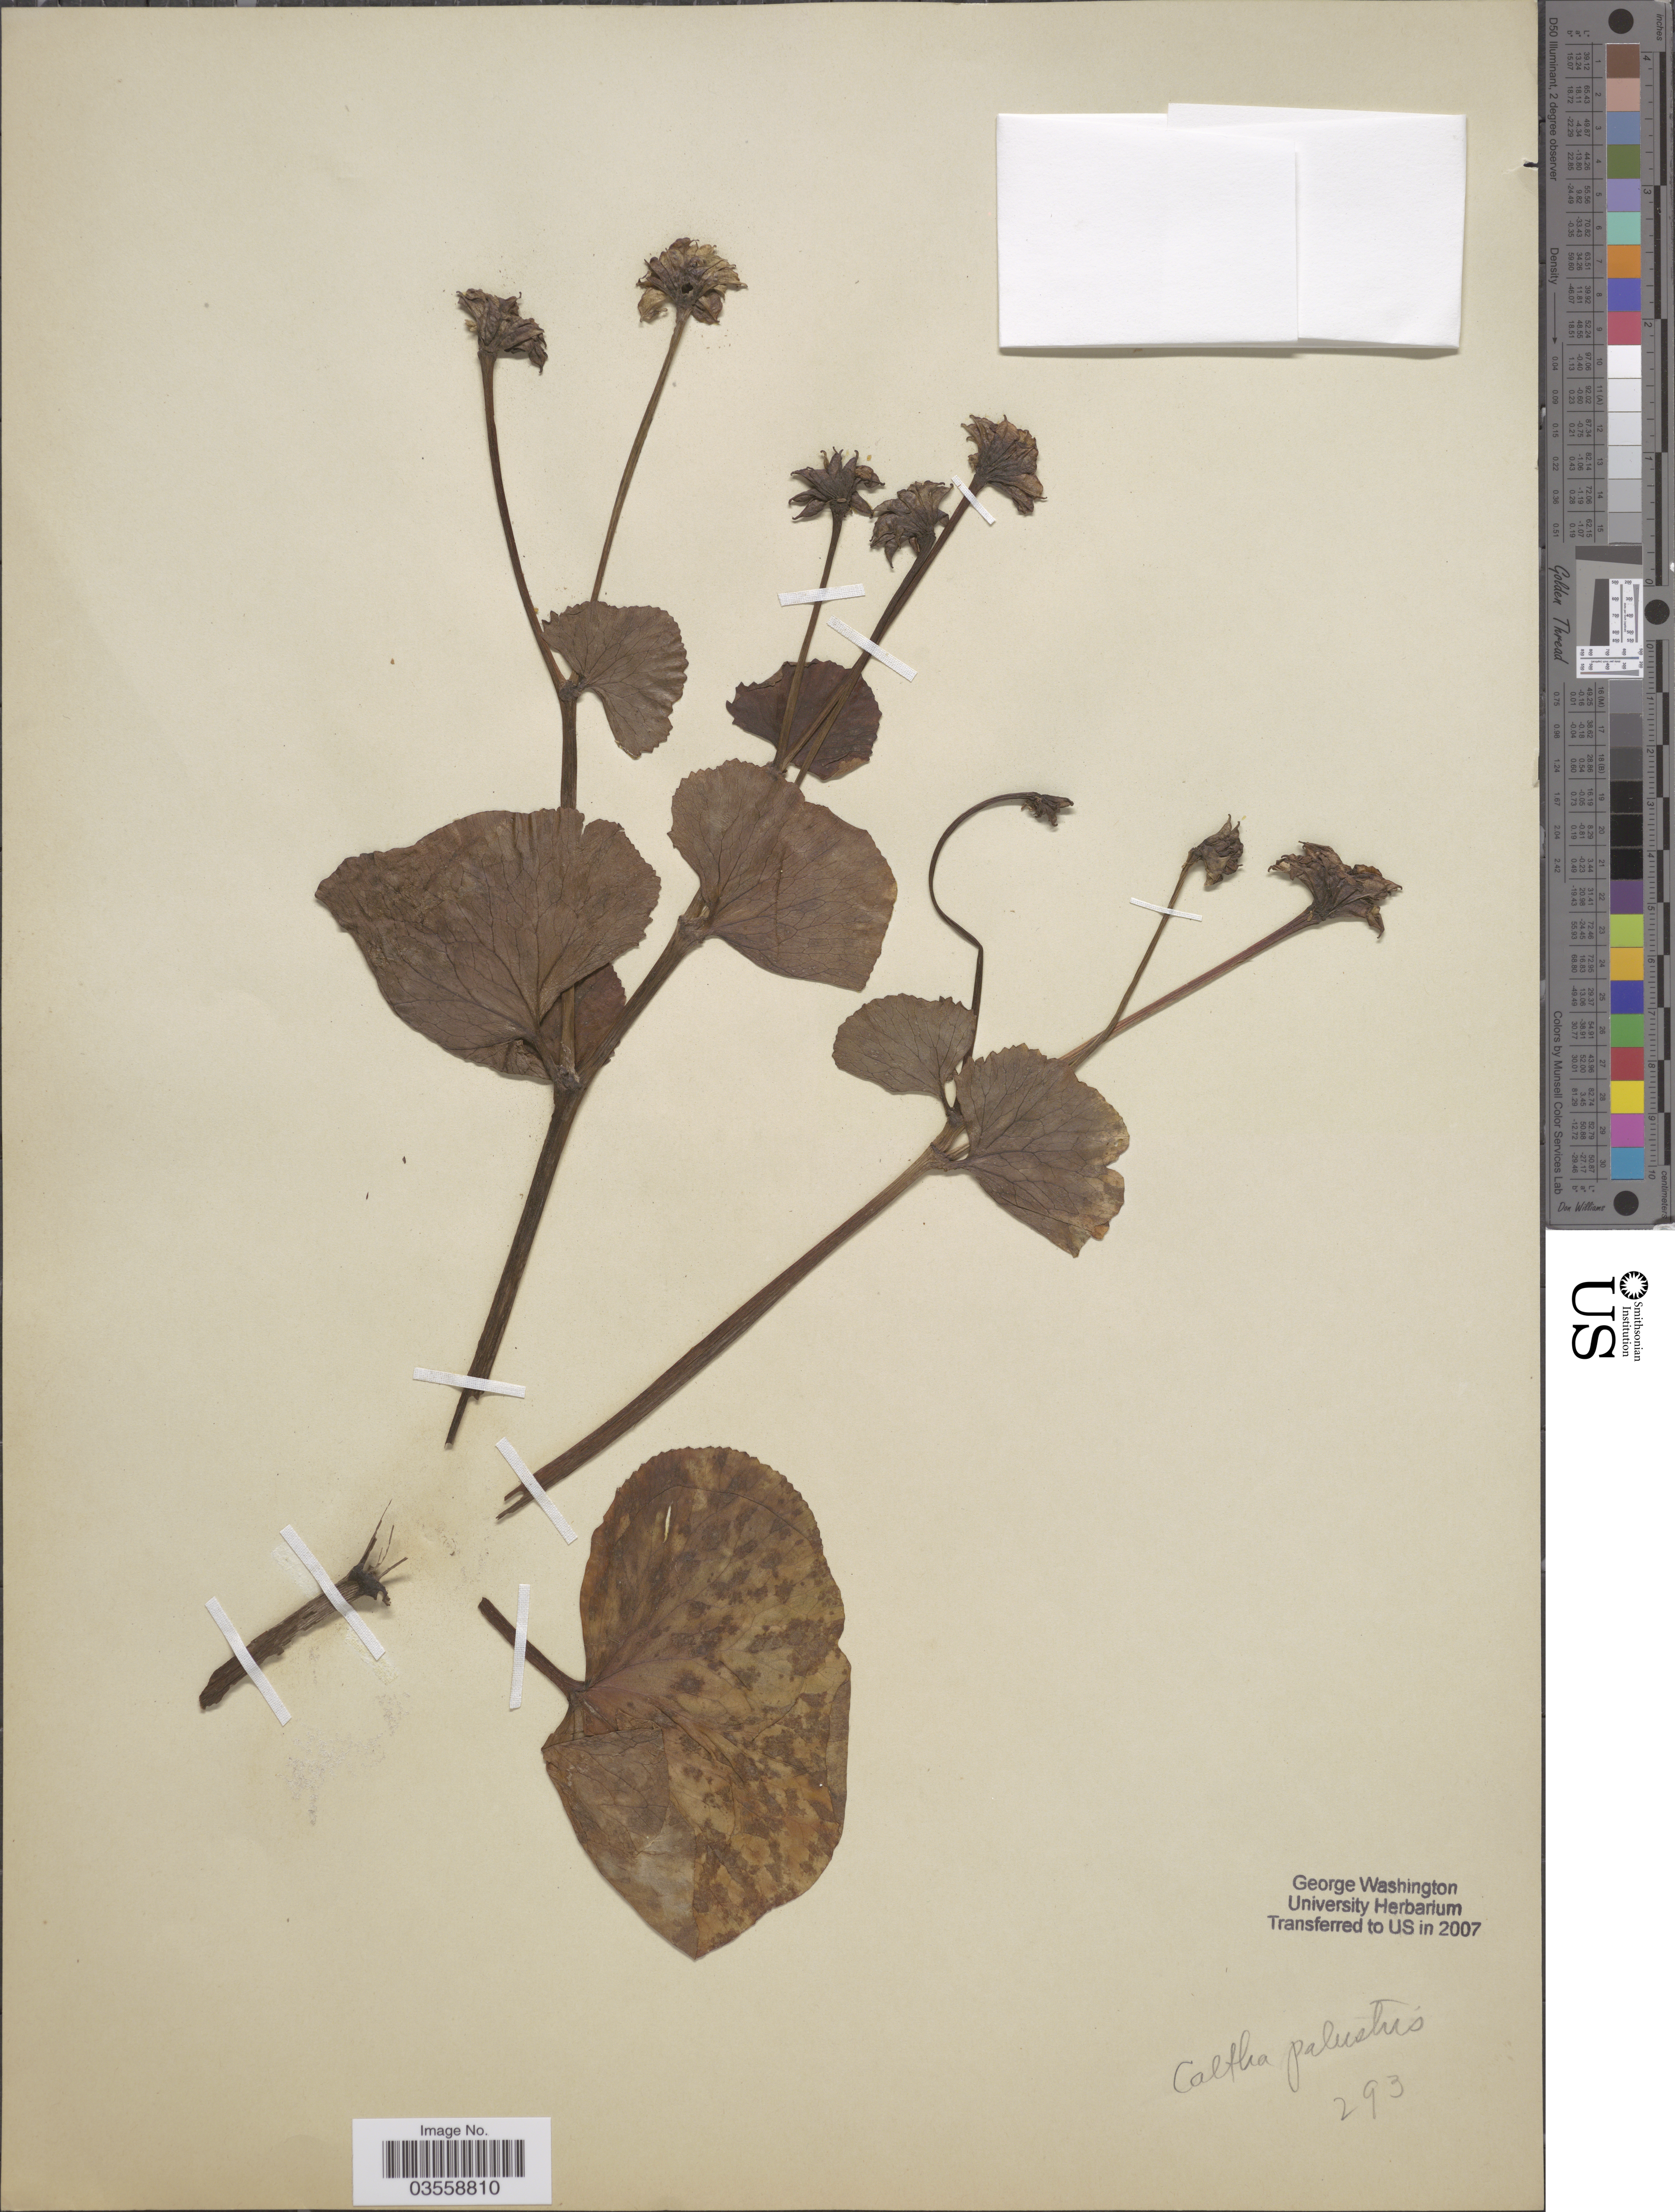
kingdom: Plantae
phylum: Tracheophyta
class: Magnoliopsida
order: Ranunculales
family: Ranunculaceae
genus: Caltha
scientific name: Caltha palustris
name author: L.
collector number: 293?